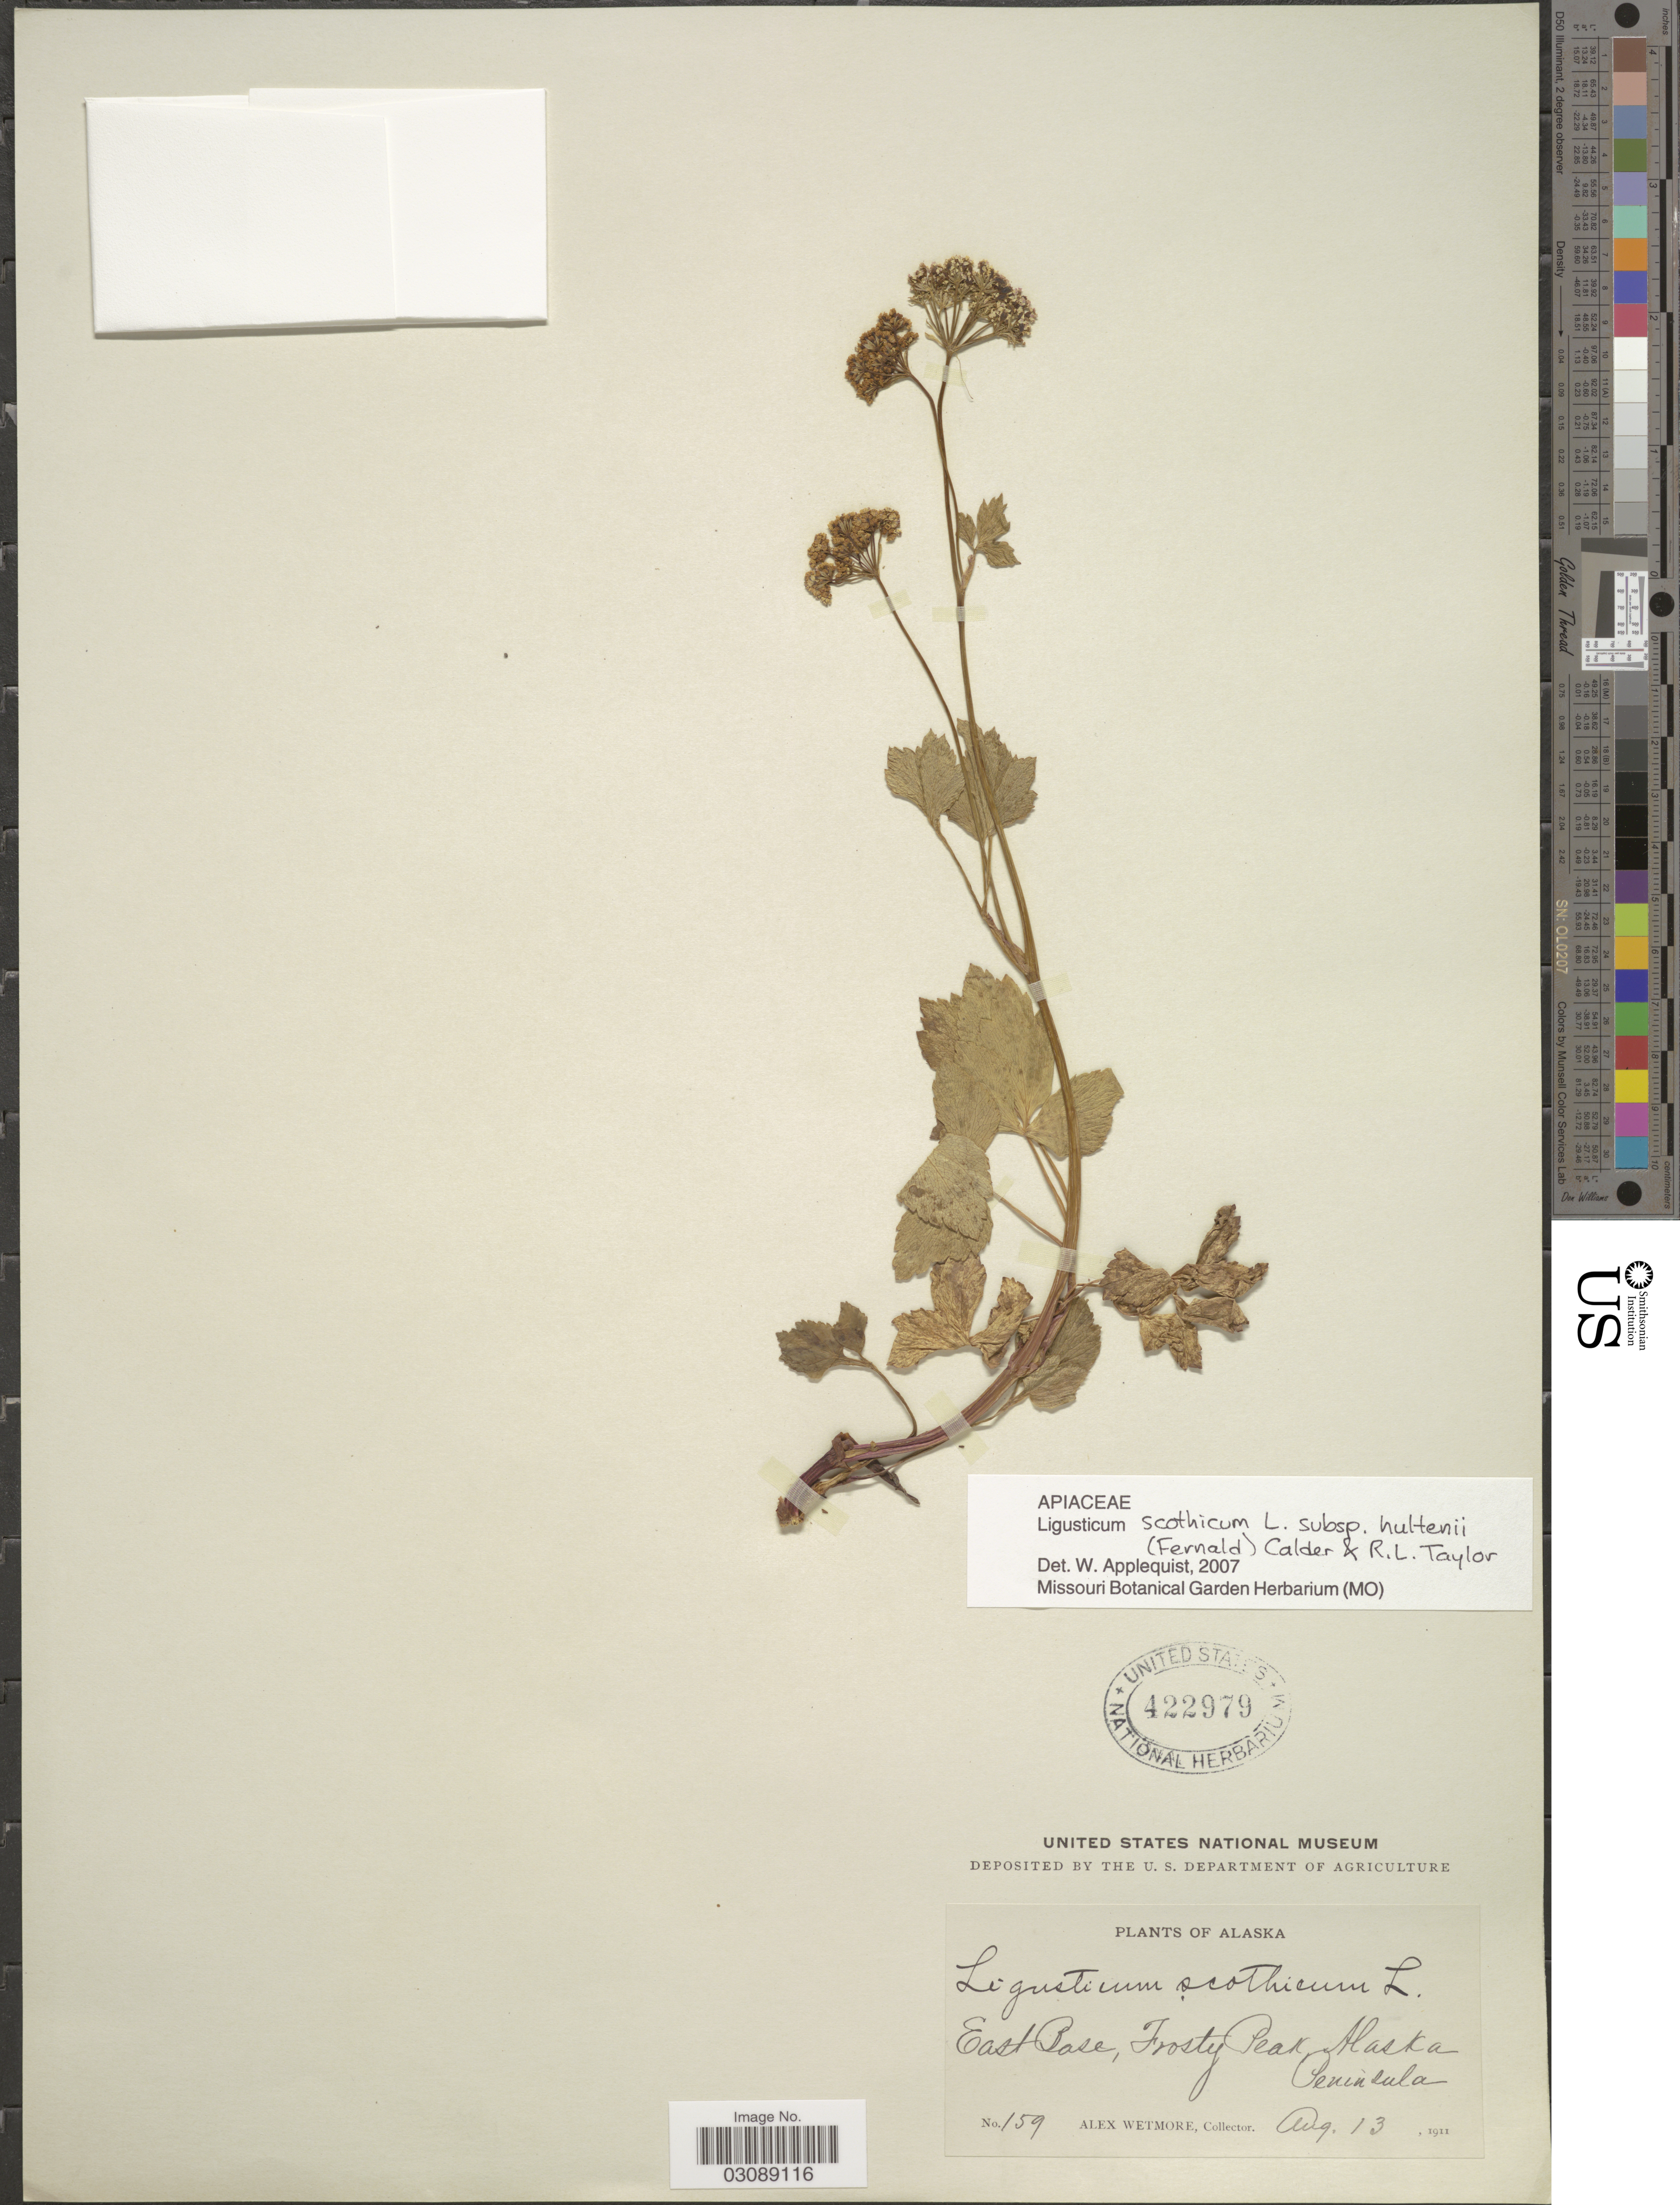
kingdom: Plantae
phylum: Tracheophyta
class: Magnoliopsida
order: Apiales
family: Apiaceae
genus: Ligusticum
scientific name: Ligusticum scoticum subsp. hultenii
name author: (Fernald) Calder & Roy L. Taylor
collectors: A. Wetmore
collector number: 159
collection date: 1911-08-13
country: United States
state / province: Alaska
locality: Easte Base, Frosty Peak, Alaska Peninsula.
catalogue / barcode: US 422979